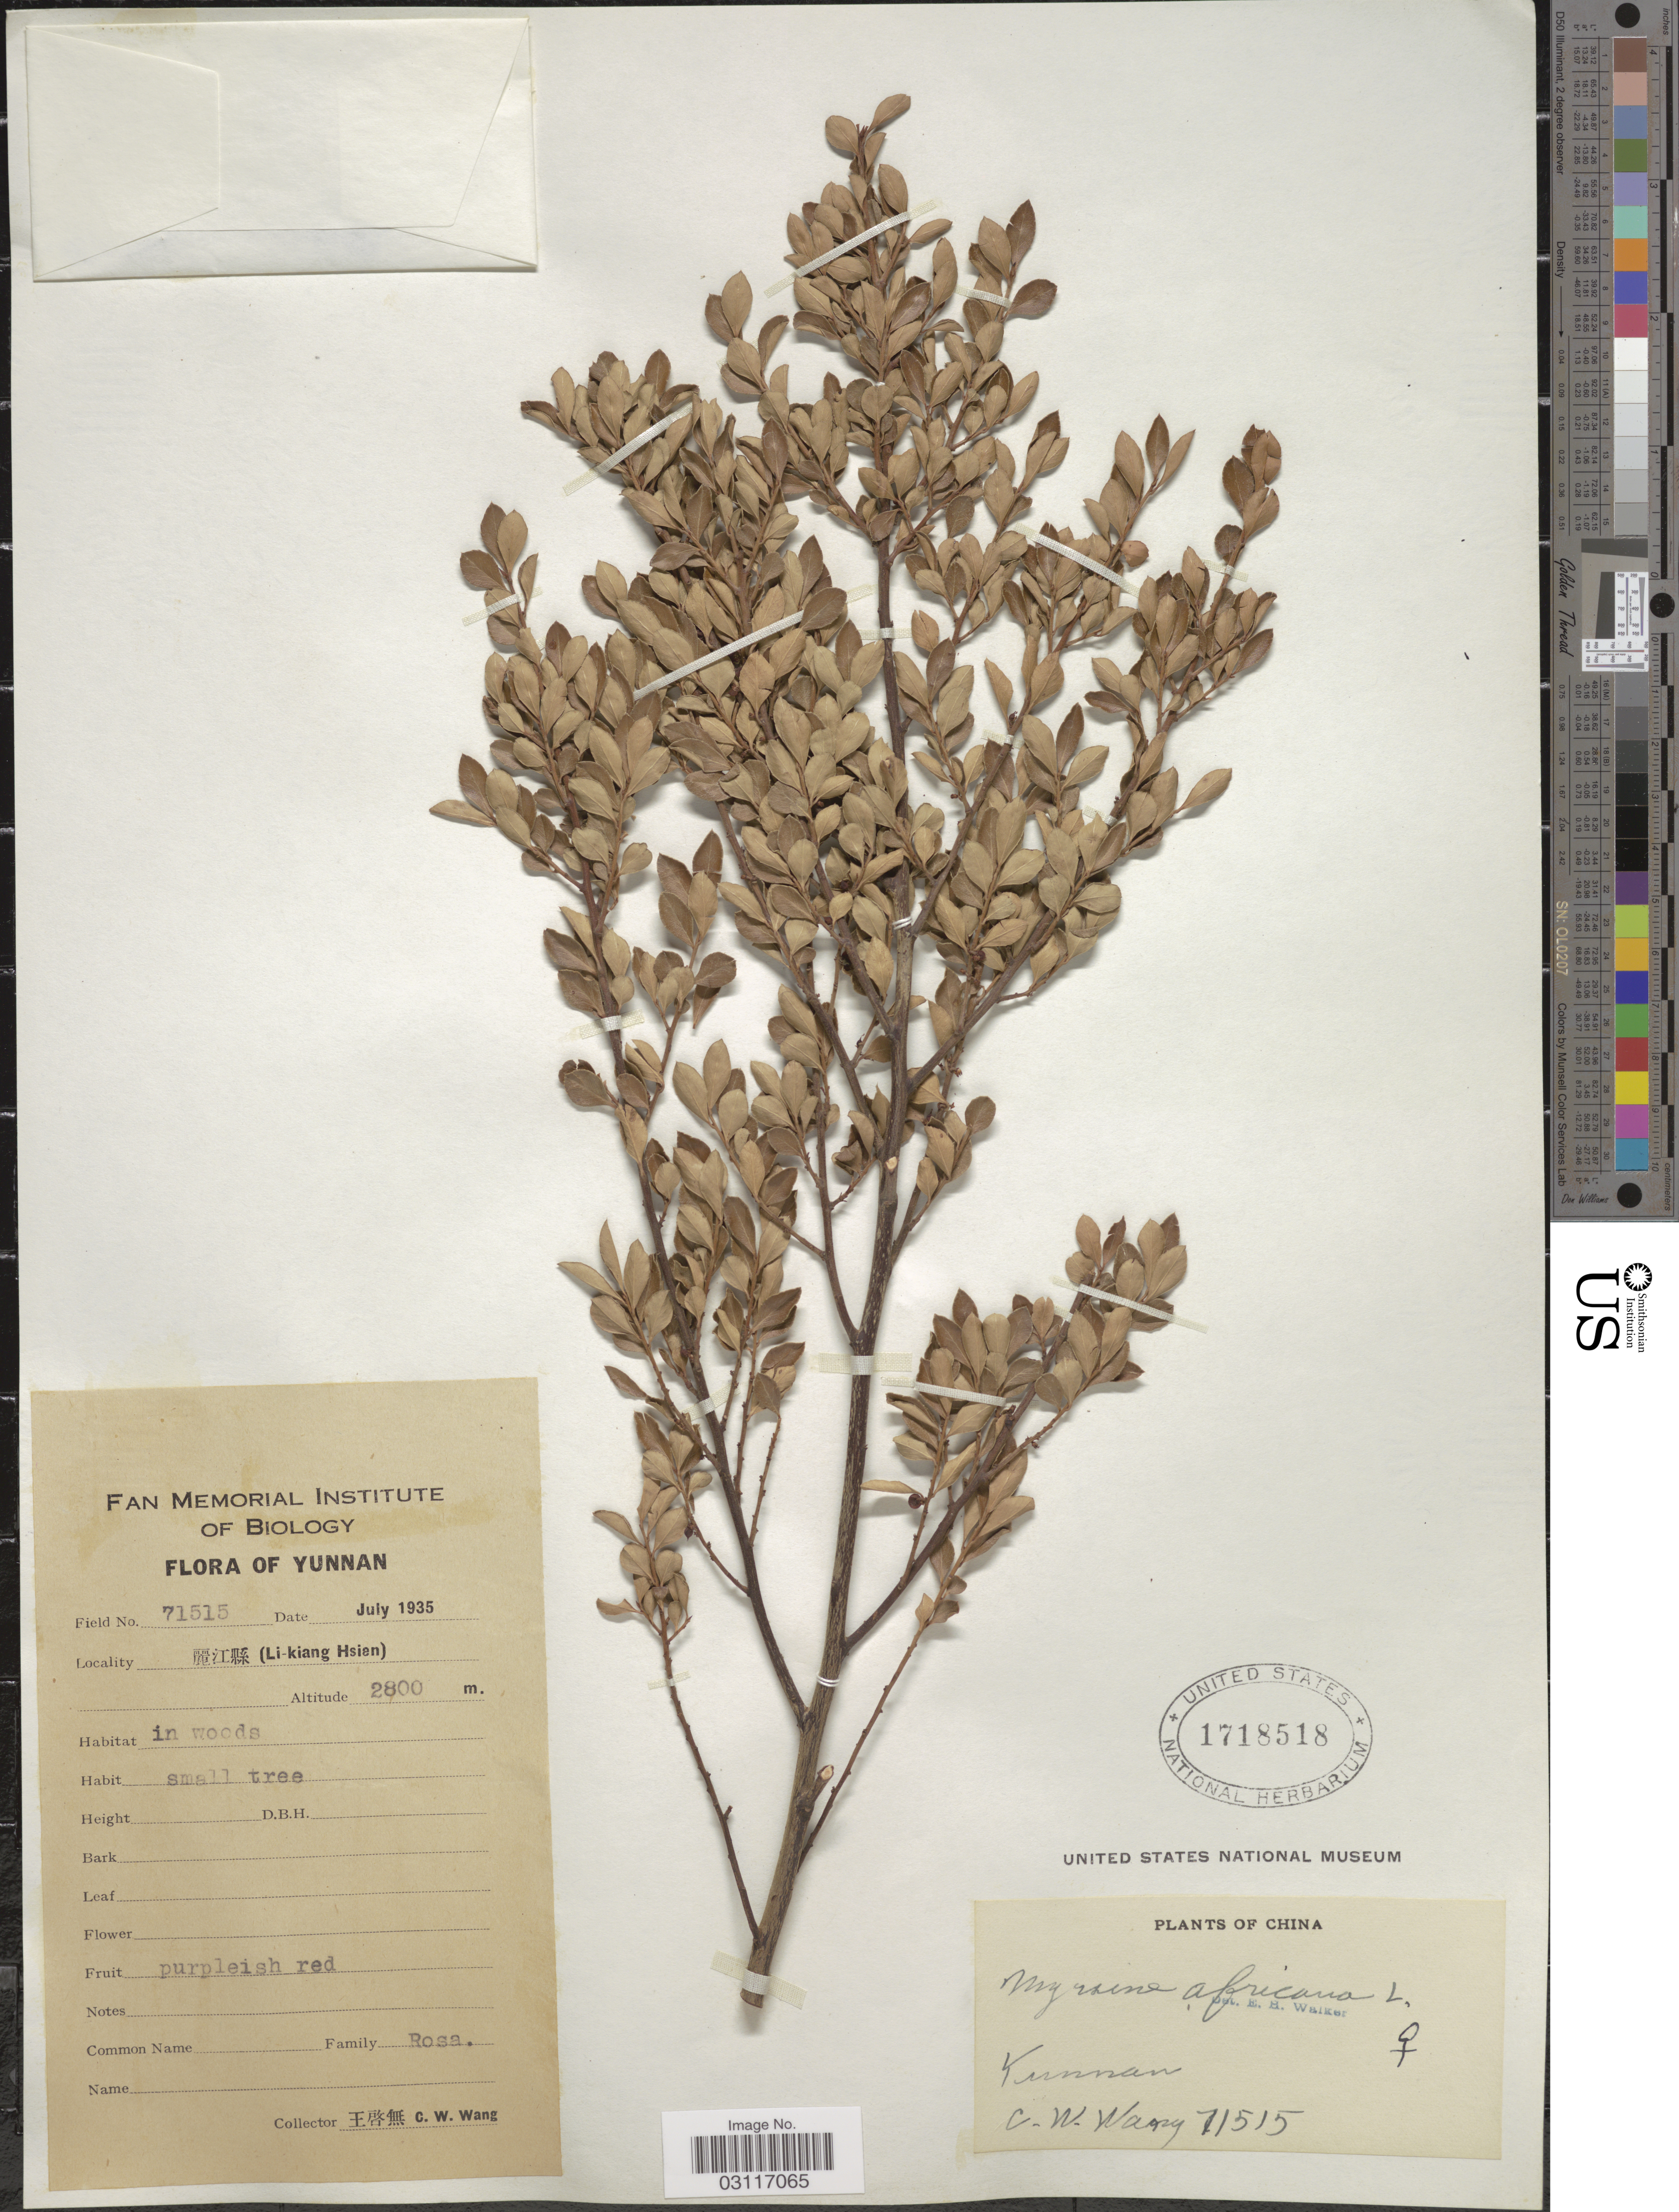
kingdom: Plantae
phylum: Tracheophyta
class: Magnoliopsida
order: Ericales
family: Primulaceae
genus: Myrsine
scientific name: Myrsine africana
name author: L.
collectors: C. W. Wang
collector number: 71515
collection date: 1935-07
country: China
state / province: Yunnan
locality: Li-kiang Hsien.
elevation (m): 2800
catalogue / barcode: US 1718518